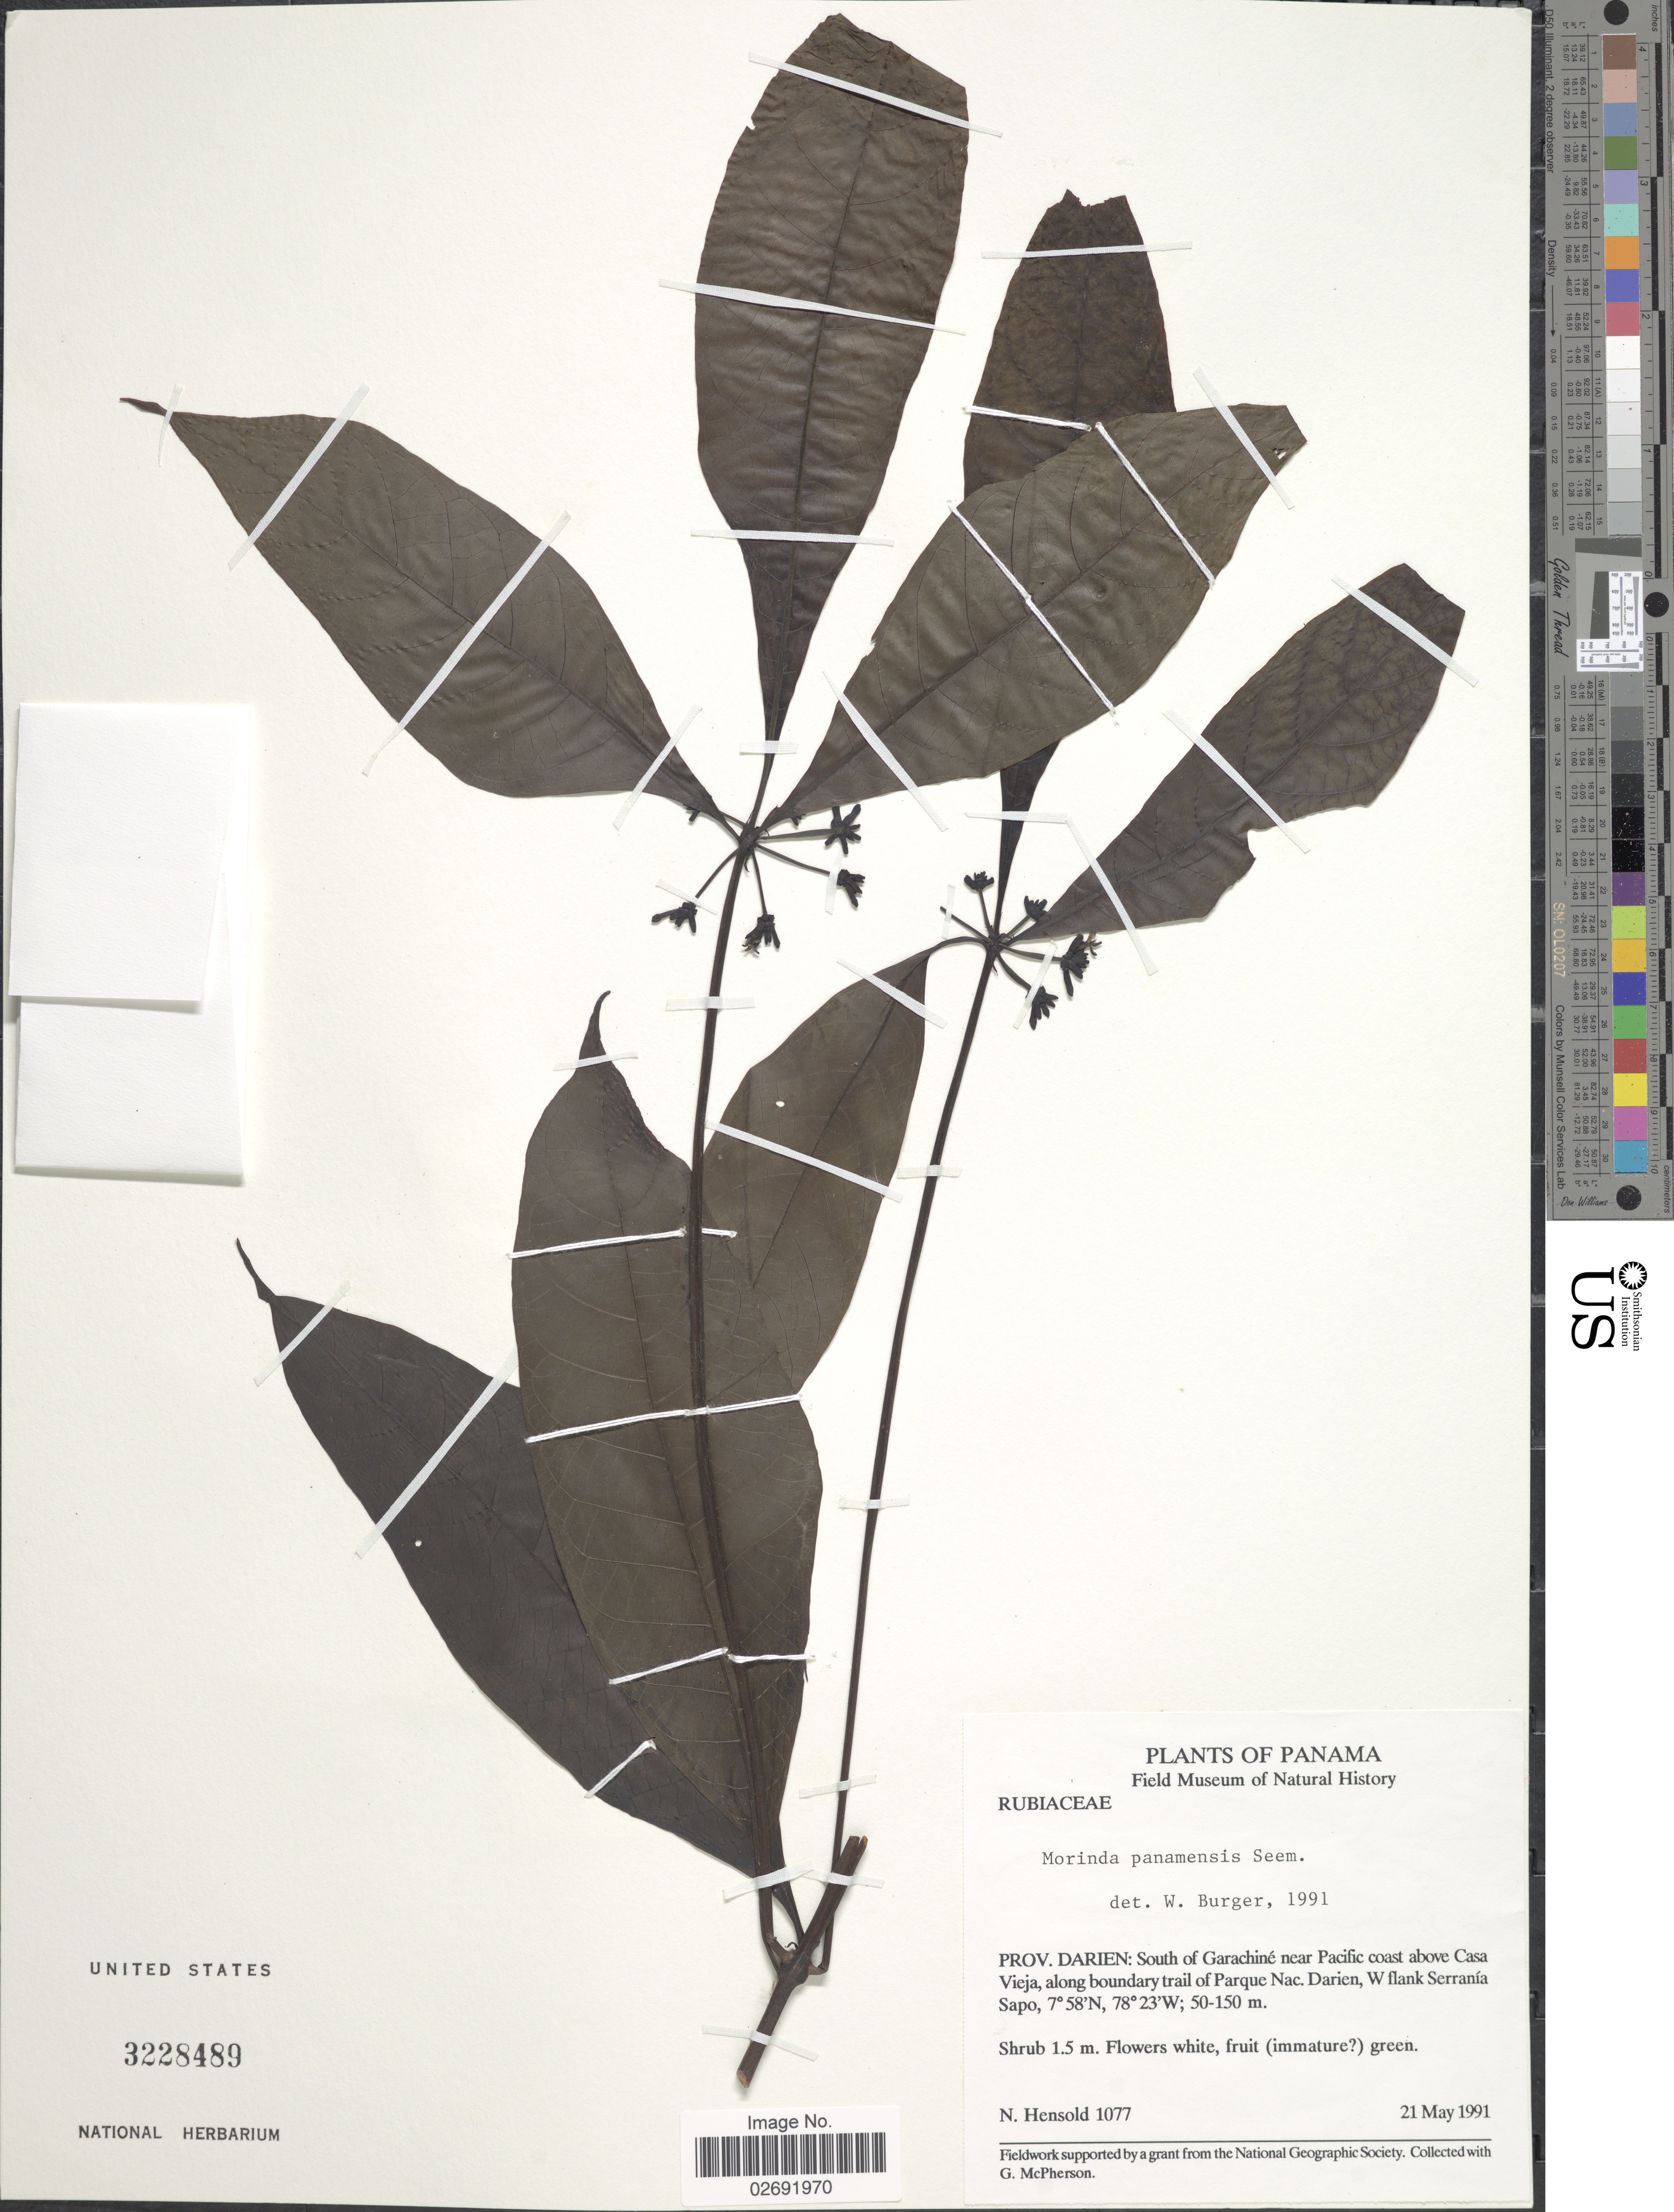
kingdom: Plantae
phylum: Tracheophyta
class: Magnoliopsida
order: Gentianales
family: Rubiaceae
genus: Morinda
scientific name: Morinda panamensis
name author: Seem.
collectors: N. Hensold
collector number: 1077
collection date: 1991-05-21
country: Panama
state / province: Darién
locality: South of Garachiné near Pacific coast above Casa Vieja, along boundary trail of Parque Nac. Farien, W flank Serrania Sapo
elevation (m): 50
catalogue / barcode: US 3228489